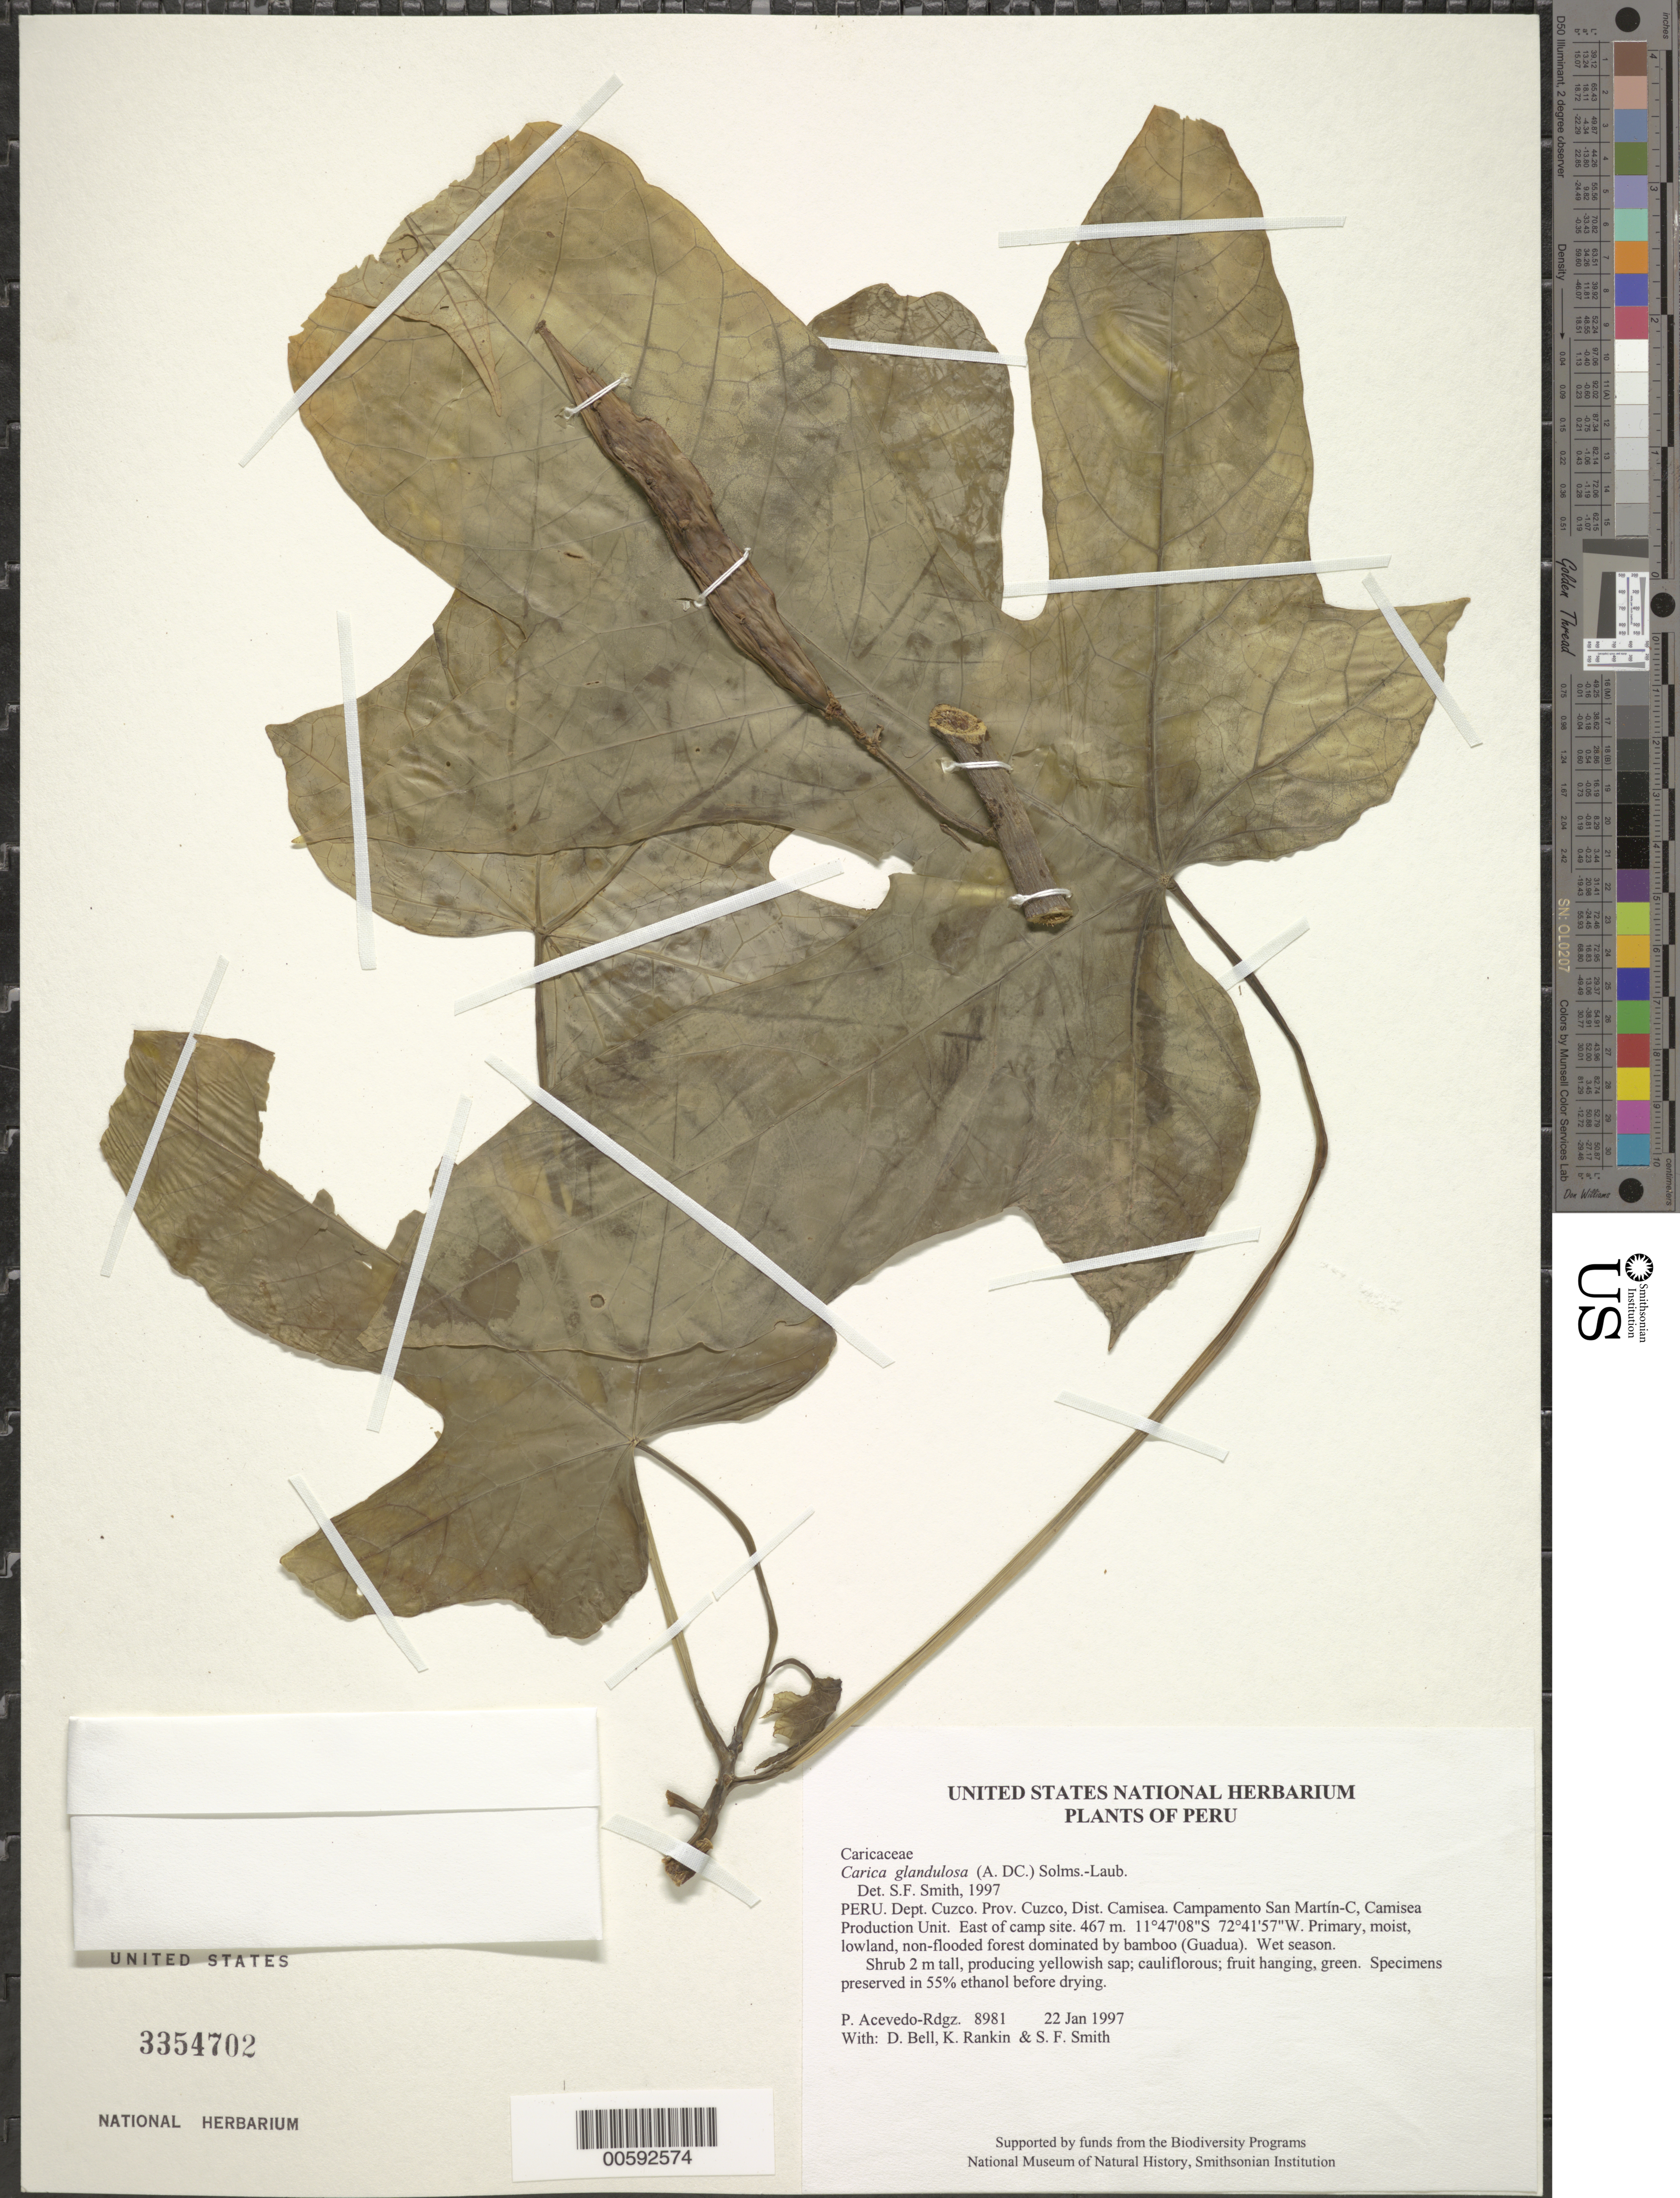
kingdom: Plantae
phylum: Tracheophyta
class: Magnoliopsida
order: Brassicales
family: Caricaceae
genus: Vasconcellea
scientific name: Vasconcellea glandulosa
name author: A. DC.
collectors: P. Acevedo-Rodr., D. A. Bell, K. B. Rankin & S.F. Smith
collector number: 8981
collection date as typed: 22 Jan 1997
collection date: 1997-01-22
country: Peru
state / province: Cusco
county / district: Cusco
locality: Districto Camisea, Campamento San Martín-C, Camisea Production Unit. East of camp site.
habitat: Primary, moist, lowland, non-flooded forest dominated by bamboo (Guadua). Wet season.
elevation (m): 467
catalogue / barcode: US 3354702